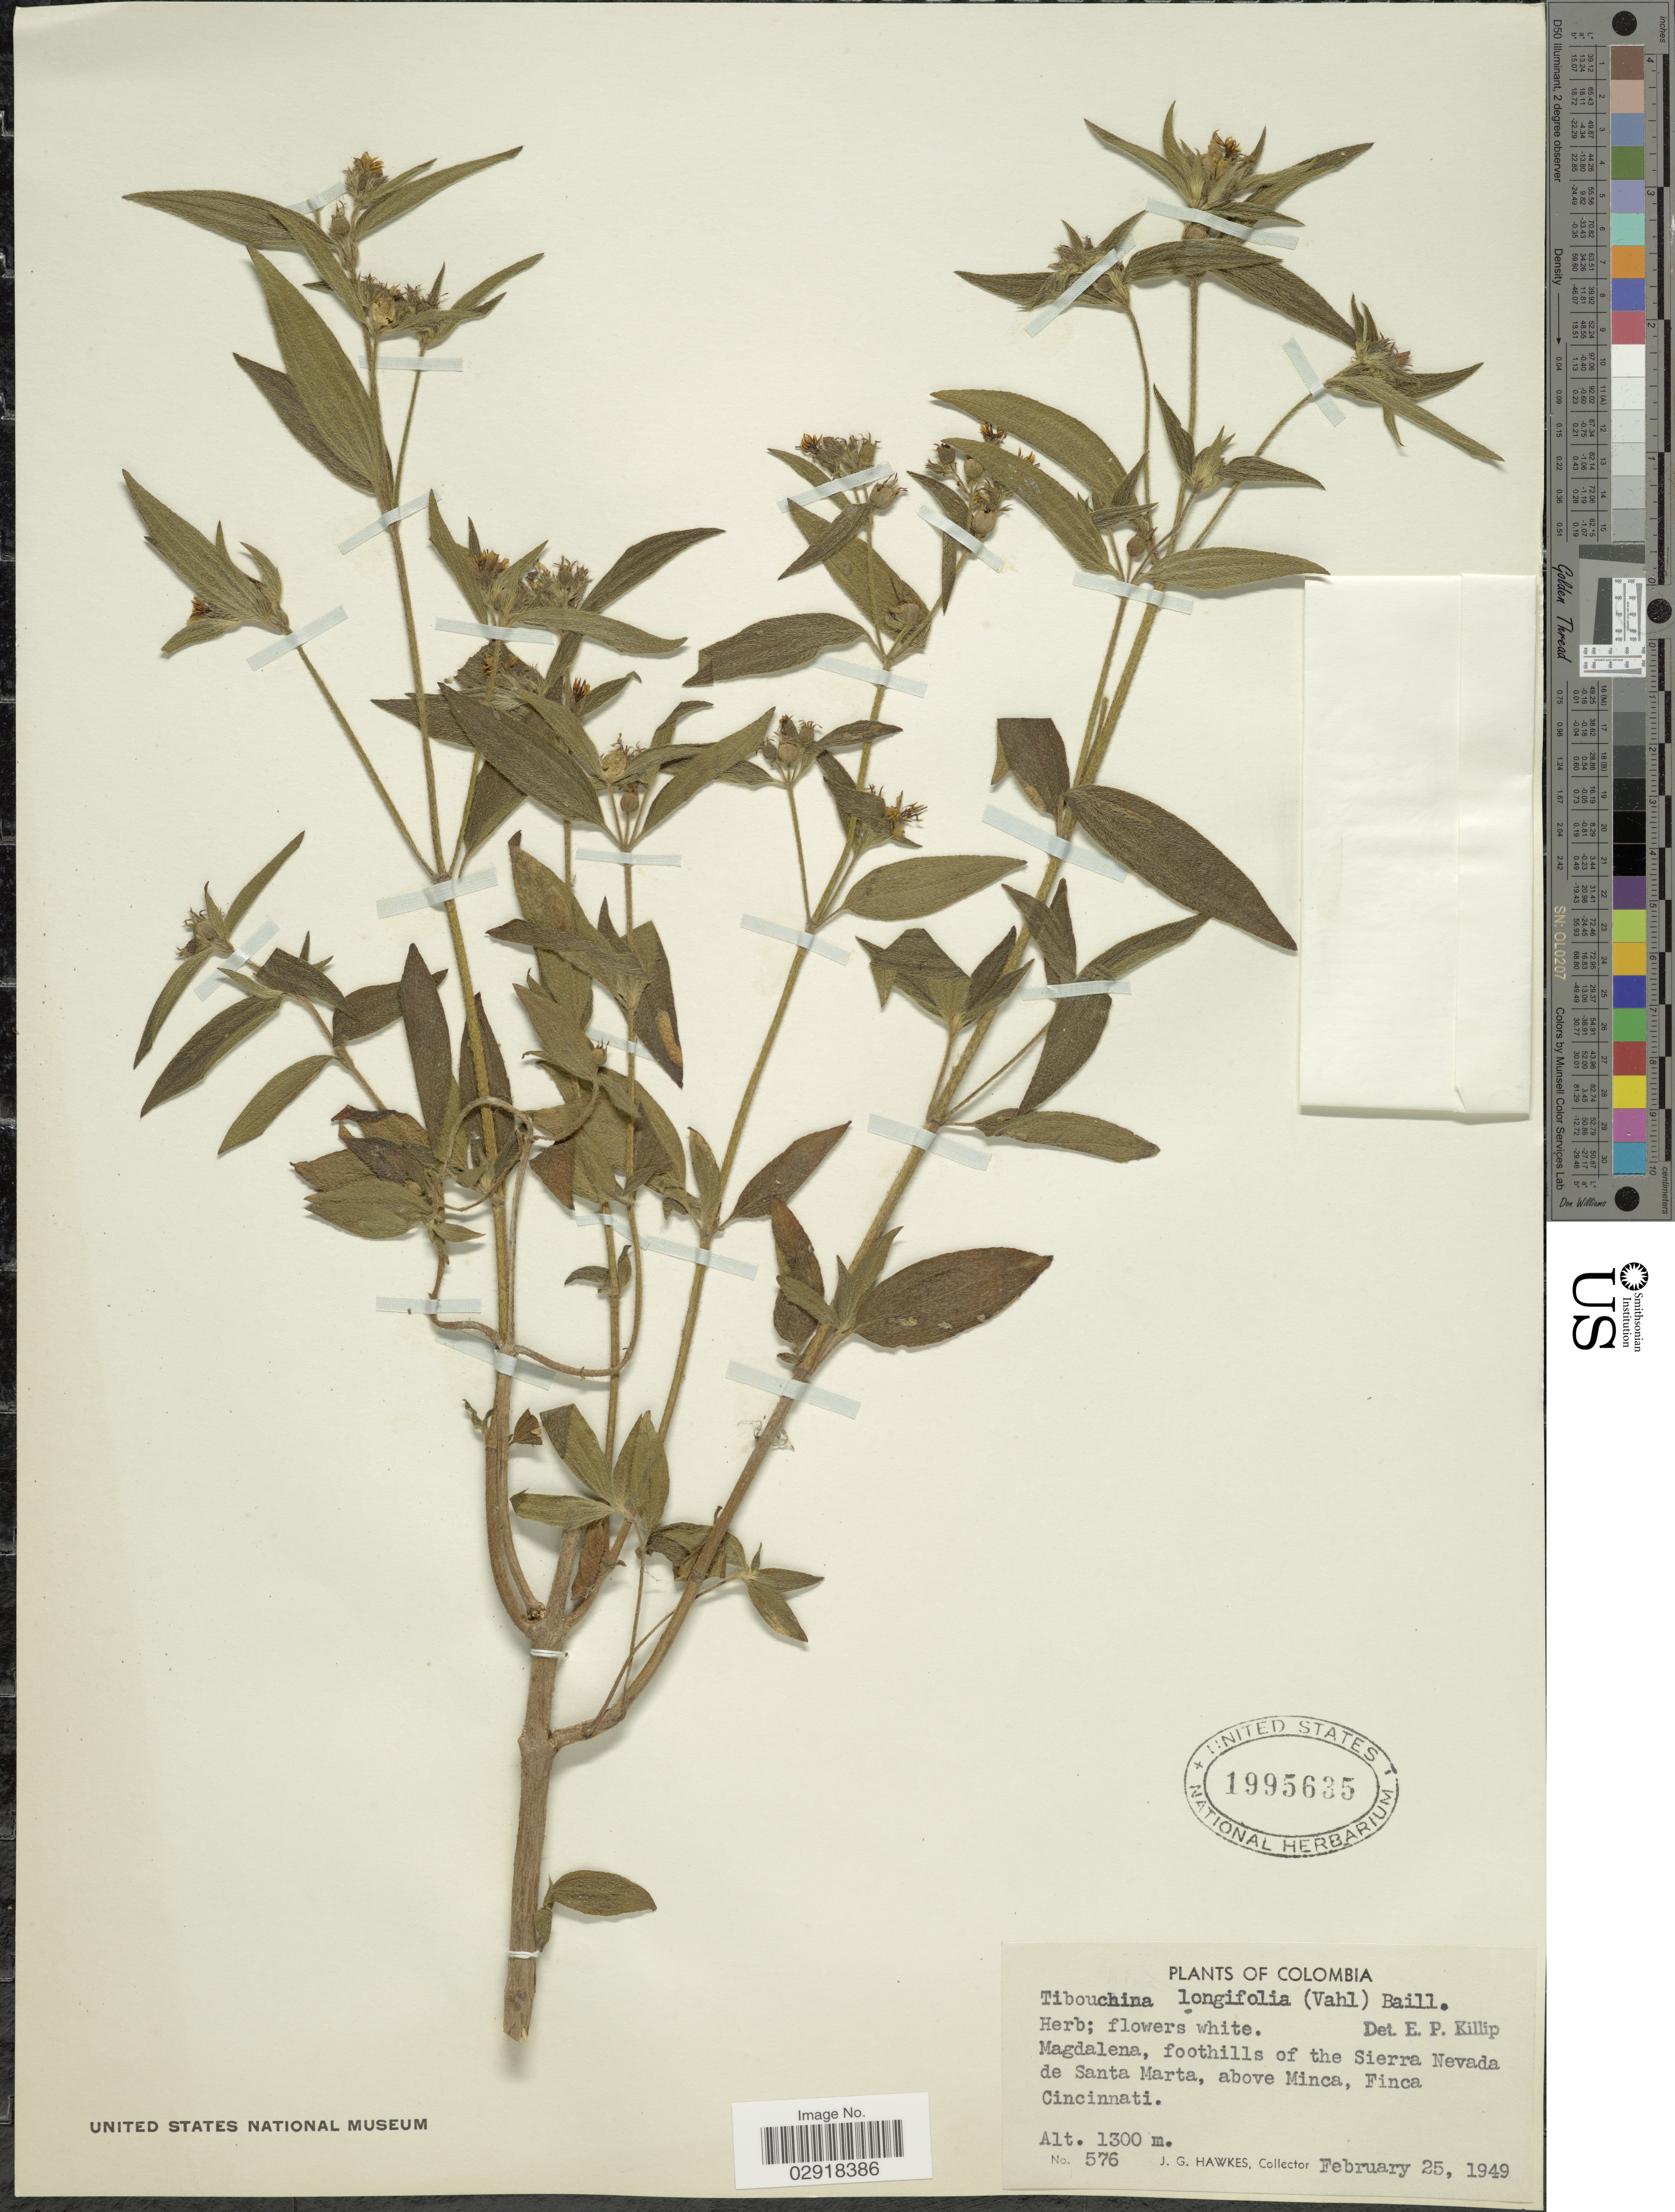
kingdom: Plantae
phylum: Tracheophyta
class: Magnoliopsida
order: Myrtales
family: Melastomataceae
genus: Chaetogastra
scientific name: Chaetogastra longifolia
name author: (Vahl) DC.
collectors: J. Hawkes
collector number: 576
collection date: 1949-02-25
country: Colombia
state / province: Magdalena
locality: Foothills of the Sierra Nevada de Santa Marta, above Minca, Finca Cincinnati.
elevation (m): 1300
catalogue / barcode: US 1995635